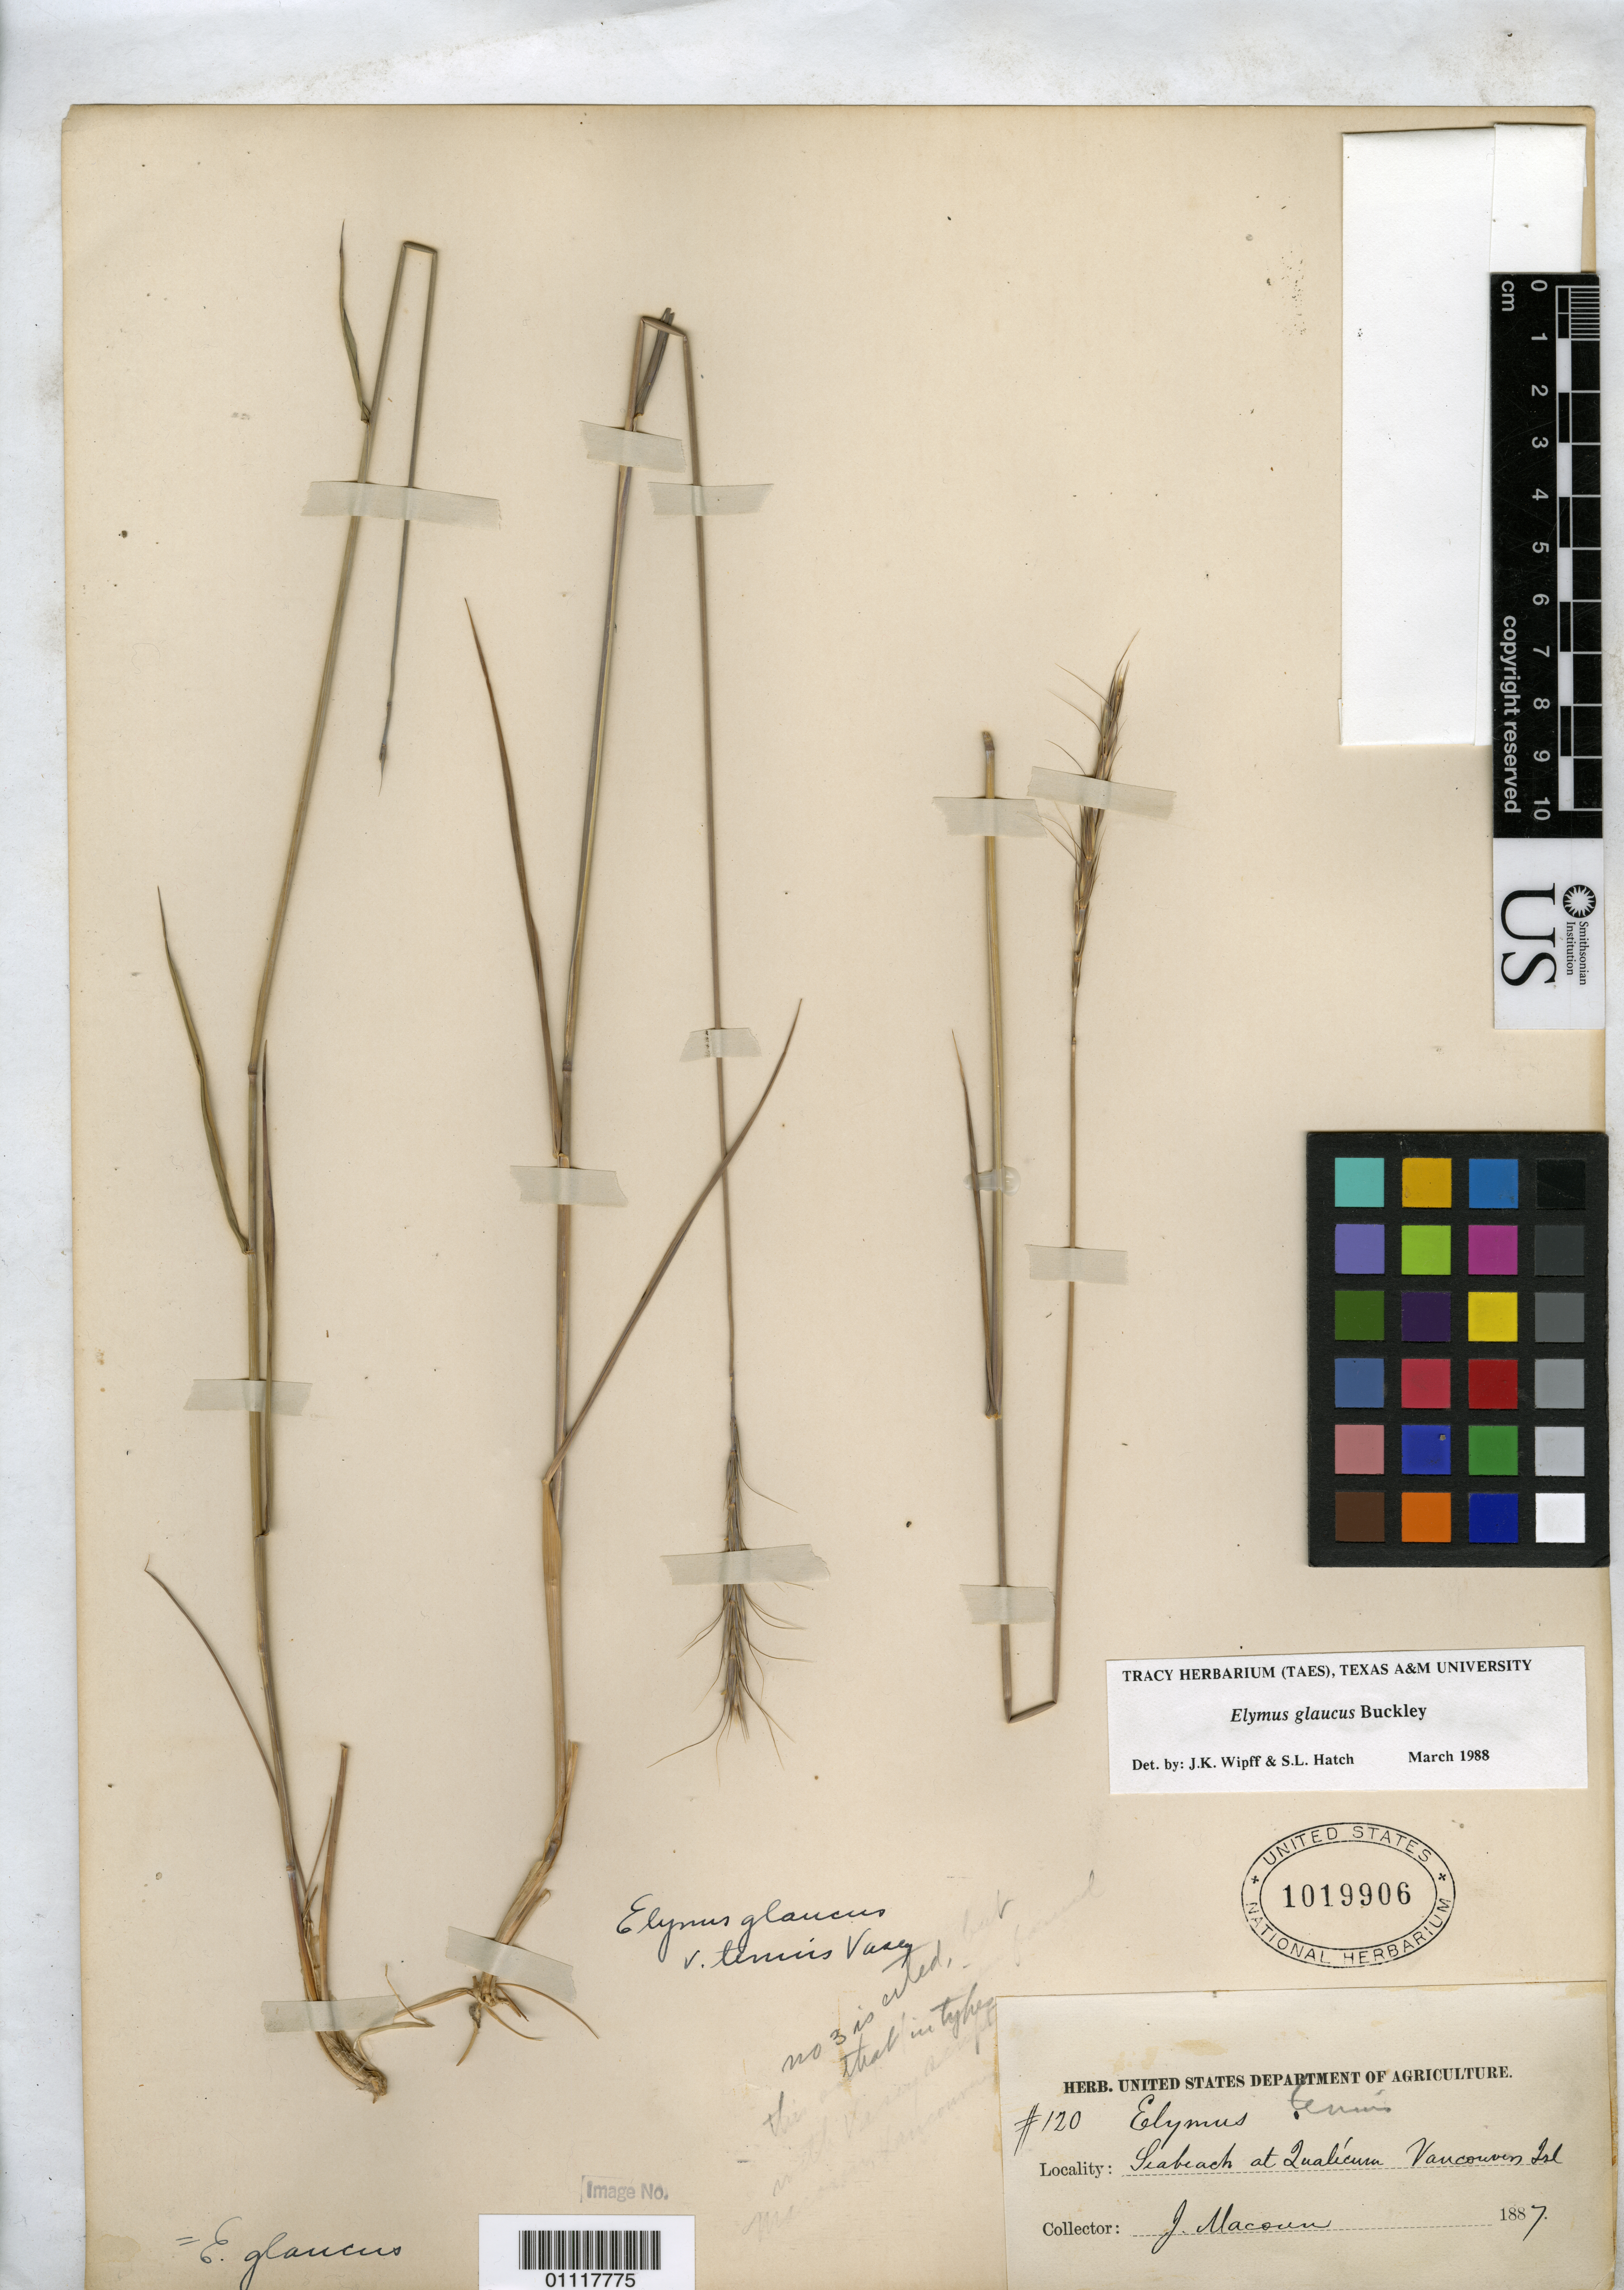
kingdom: Plantae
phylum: Tracheophyta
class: Liliopsida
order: Poales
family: Poaceae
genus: Elymus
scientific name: Elymus glaucus var. tenuis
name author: Vasey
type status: Possible Type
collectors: J. Macoun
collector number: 120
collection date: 1887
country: Canada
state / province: British Columbia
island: Vancouver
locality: Seabeach at Qualicum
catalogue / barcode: US 1019906